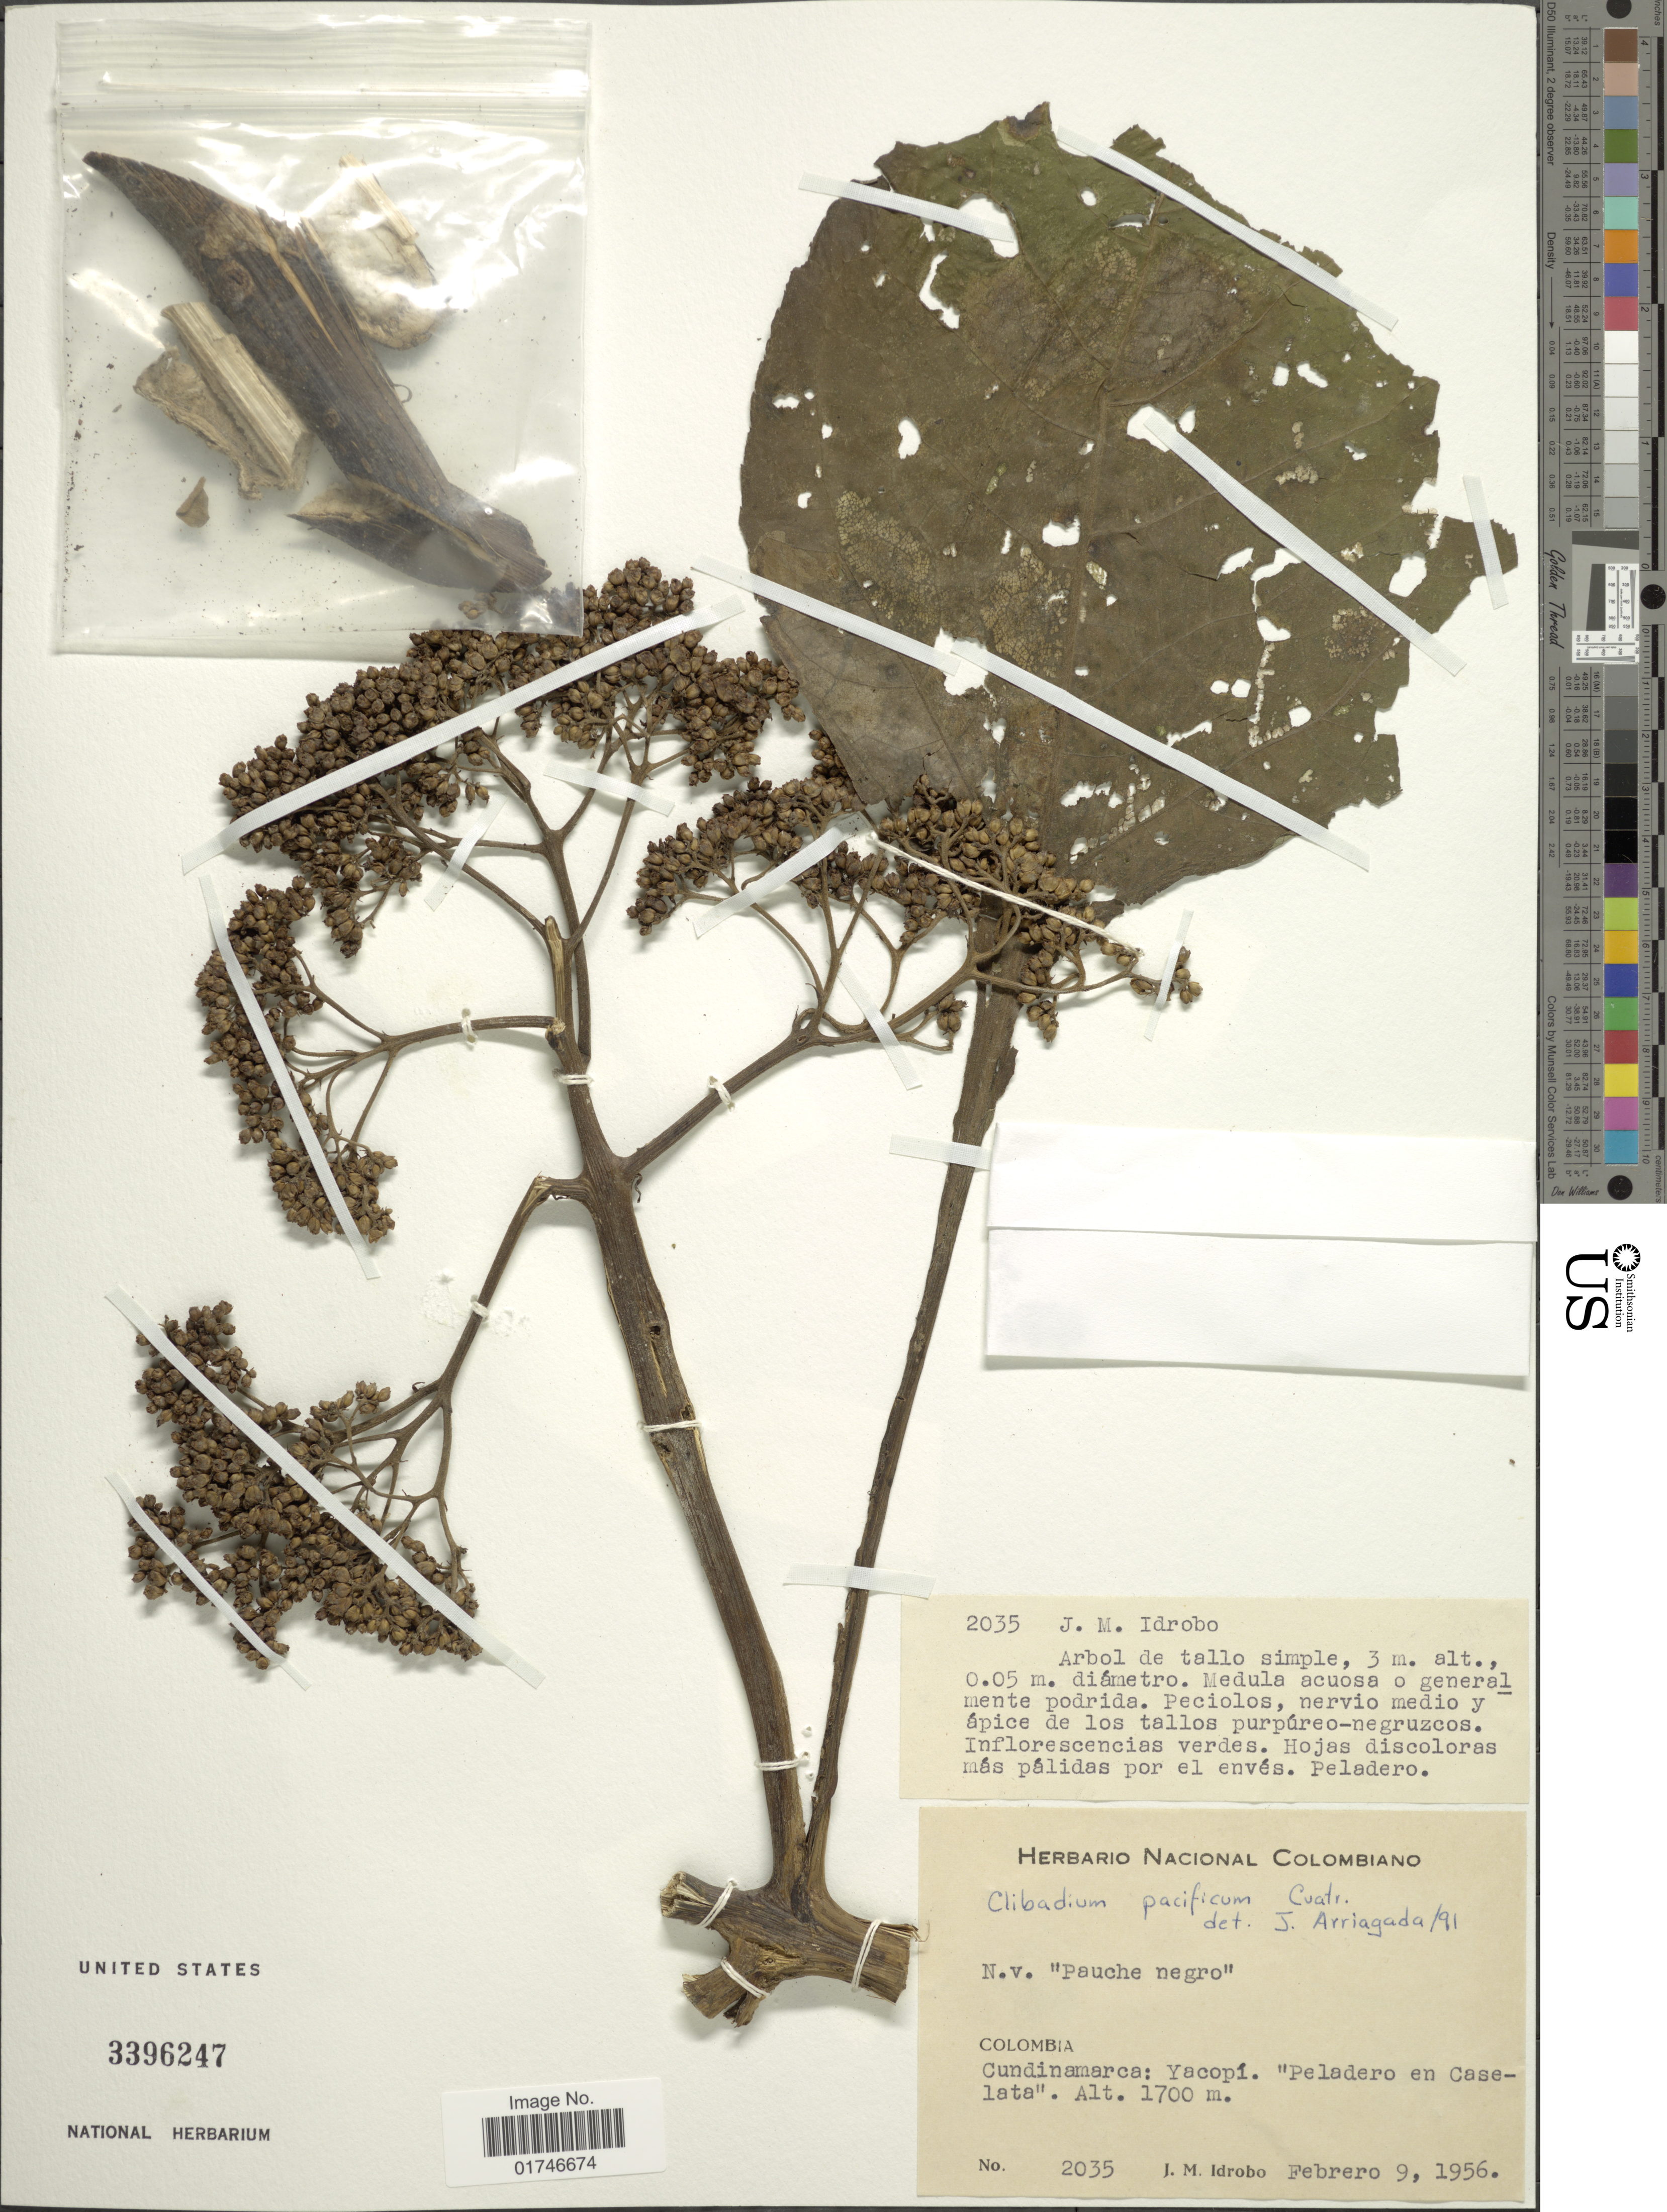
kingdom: Plantae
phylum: Tracheophyta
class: Magnoliopsida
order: Asterales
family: Asteraceae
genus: Clibadium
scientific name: Clibadium pacificum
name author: Cuatrec.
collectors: J. M. Idrobo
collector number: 2035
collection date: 1956-02-09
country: Colombia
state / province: Cundinamarca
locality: Colombia. Cundinamarca: Yacopí. "Peladero en Caselata"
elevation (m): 1700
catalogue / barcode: US 3396247